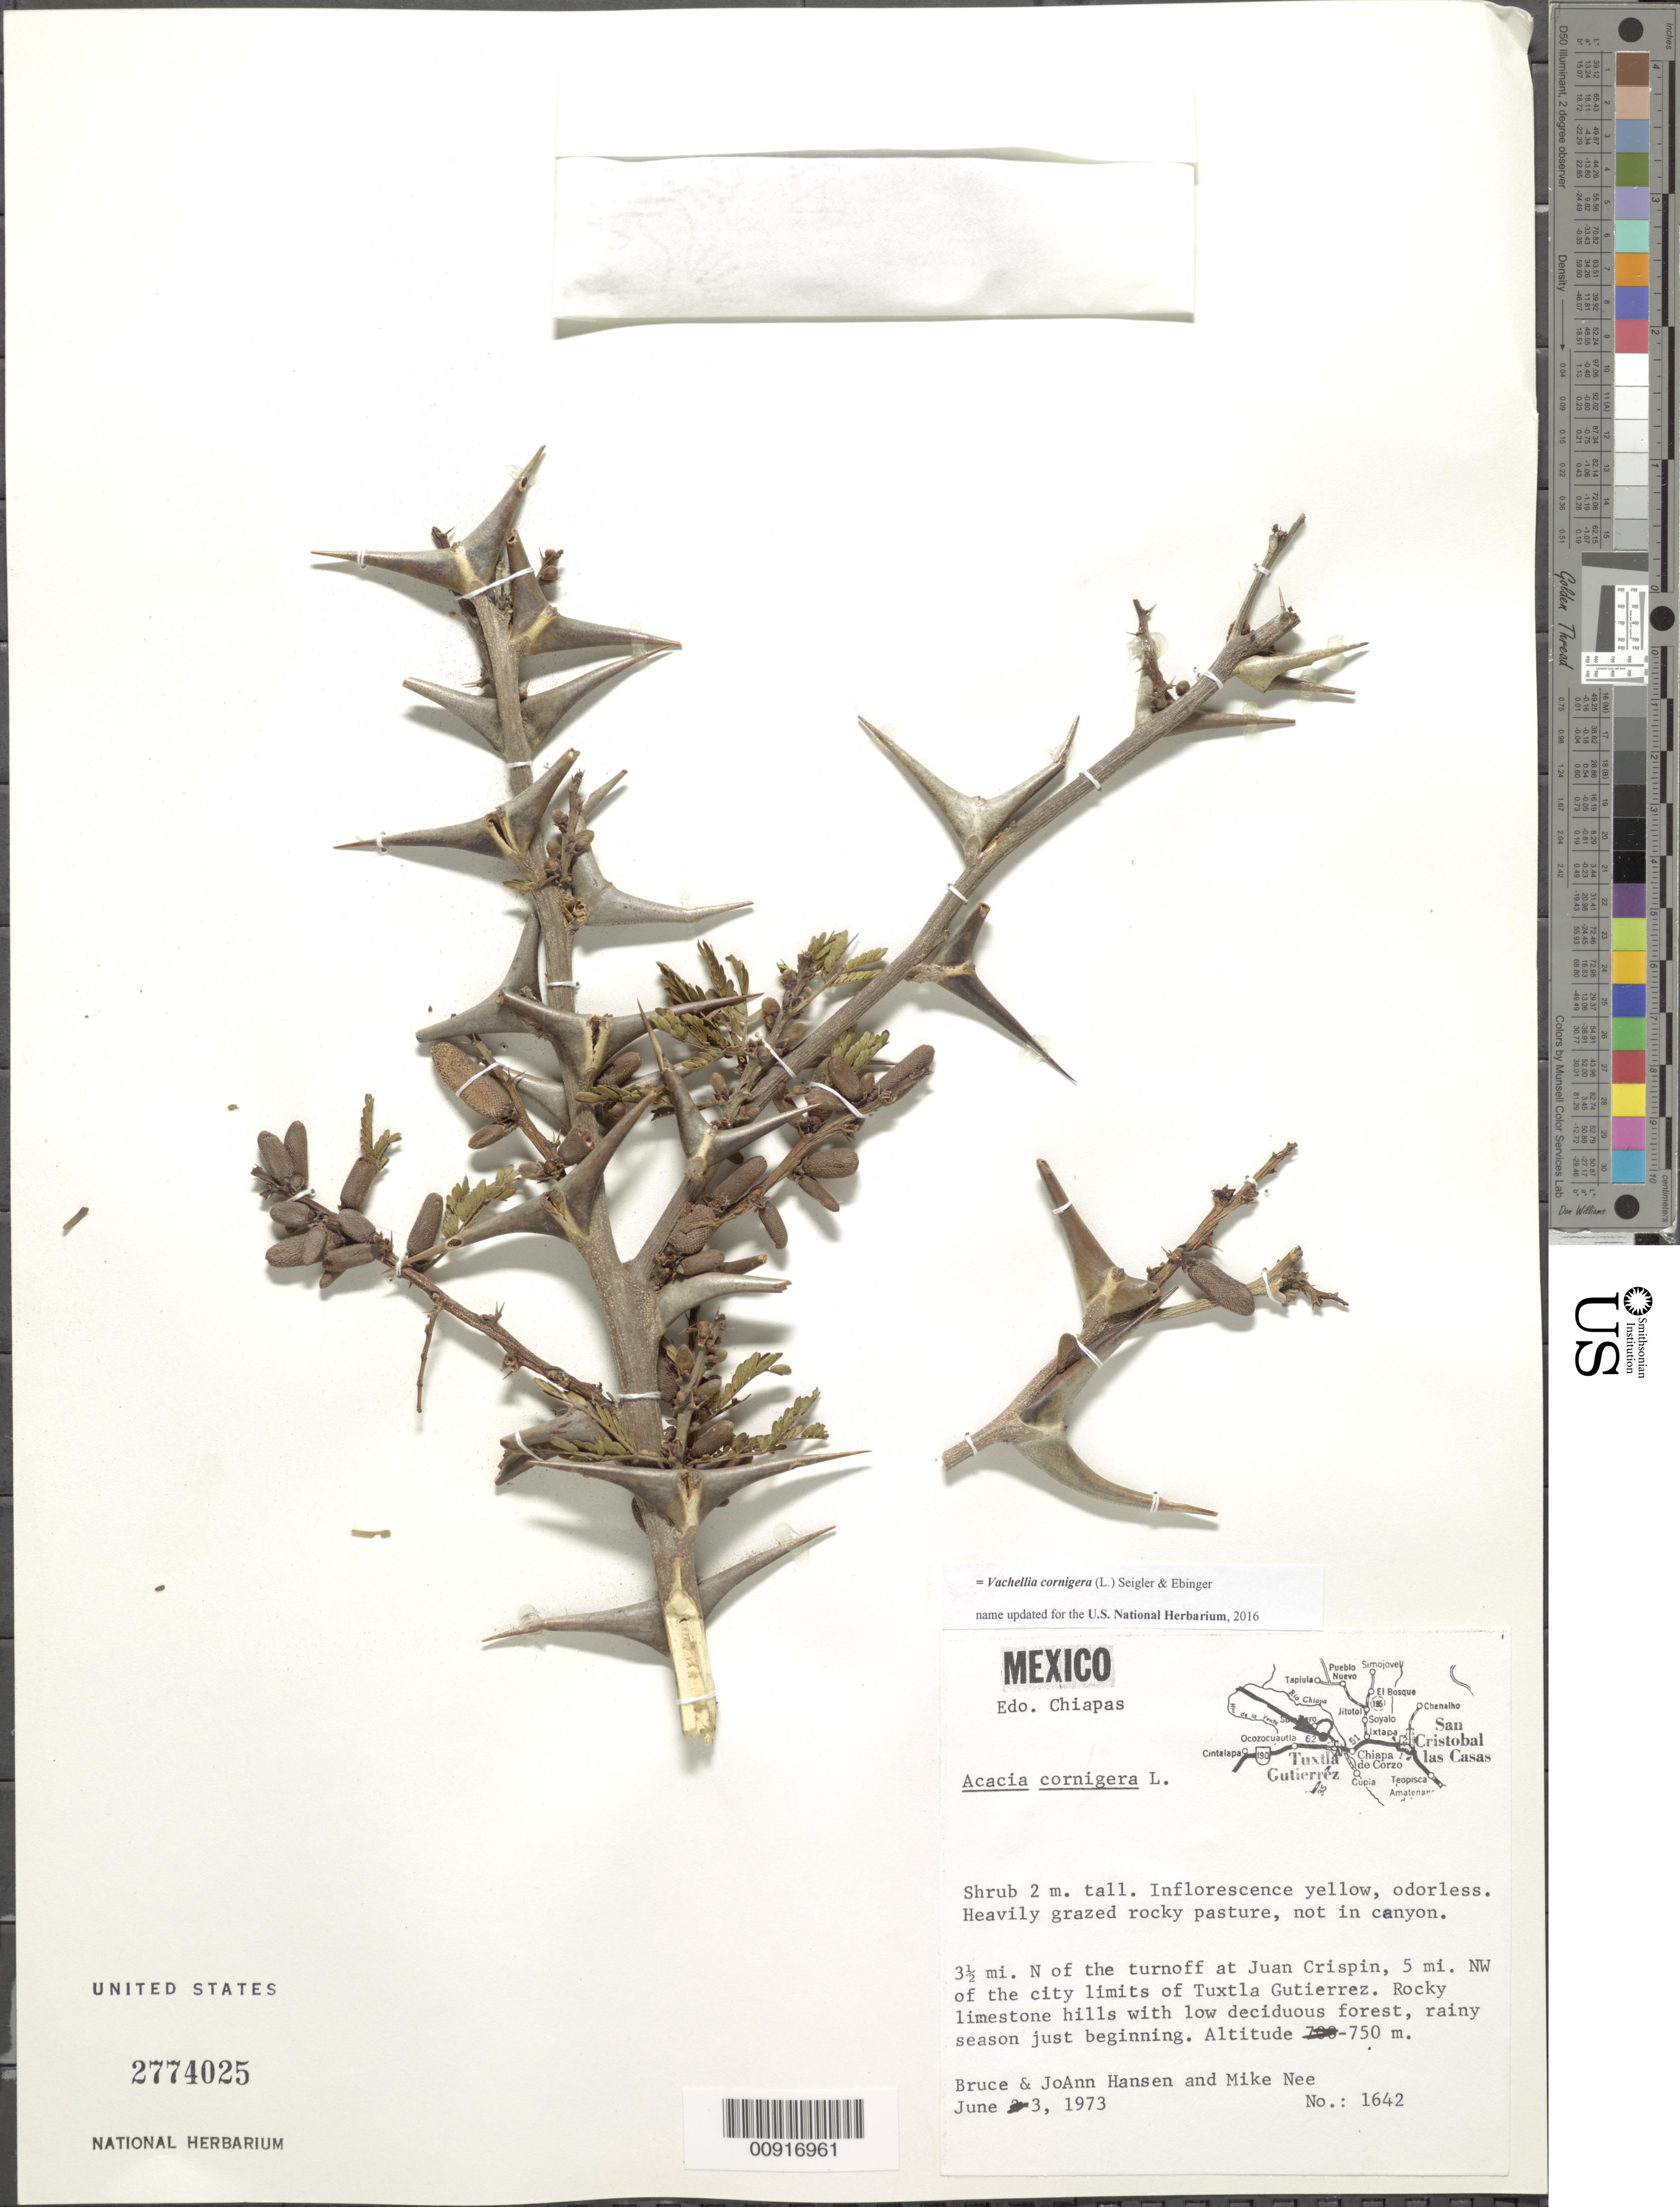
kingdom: Plantae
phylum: Tracheophyta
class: Magnoliopsida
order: Fabales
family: Fabaceae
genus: Vachellia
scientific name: Vachellia cornigera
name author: (L.) Seigler & Ebinger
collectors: B. Hansen, J. Hansen & M. Nee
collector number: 1642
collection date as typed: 03 Jun 1973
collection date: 1973-06-03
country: Mexico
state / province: Chiapas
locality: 3½ mi. N of the turnoff at Juan Crispin, 5 mi. NW of the city limits of Tuxtla Gutiérrez.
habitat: Heavily grazed rocky pasture, not in canyon. Rocky limestone hills with low deciduous forest.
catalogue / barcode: US 2774025